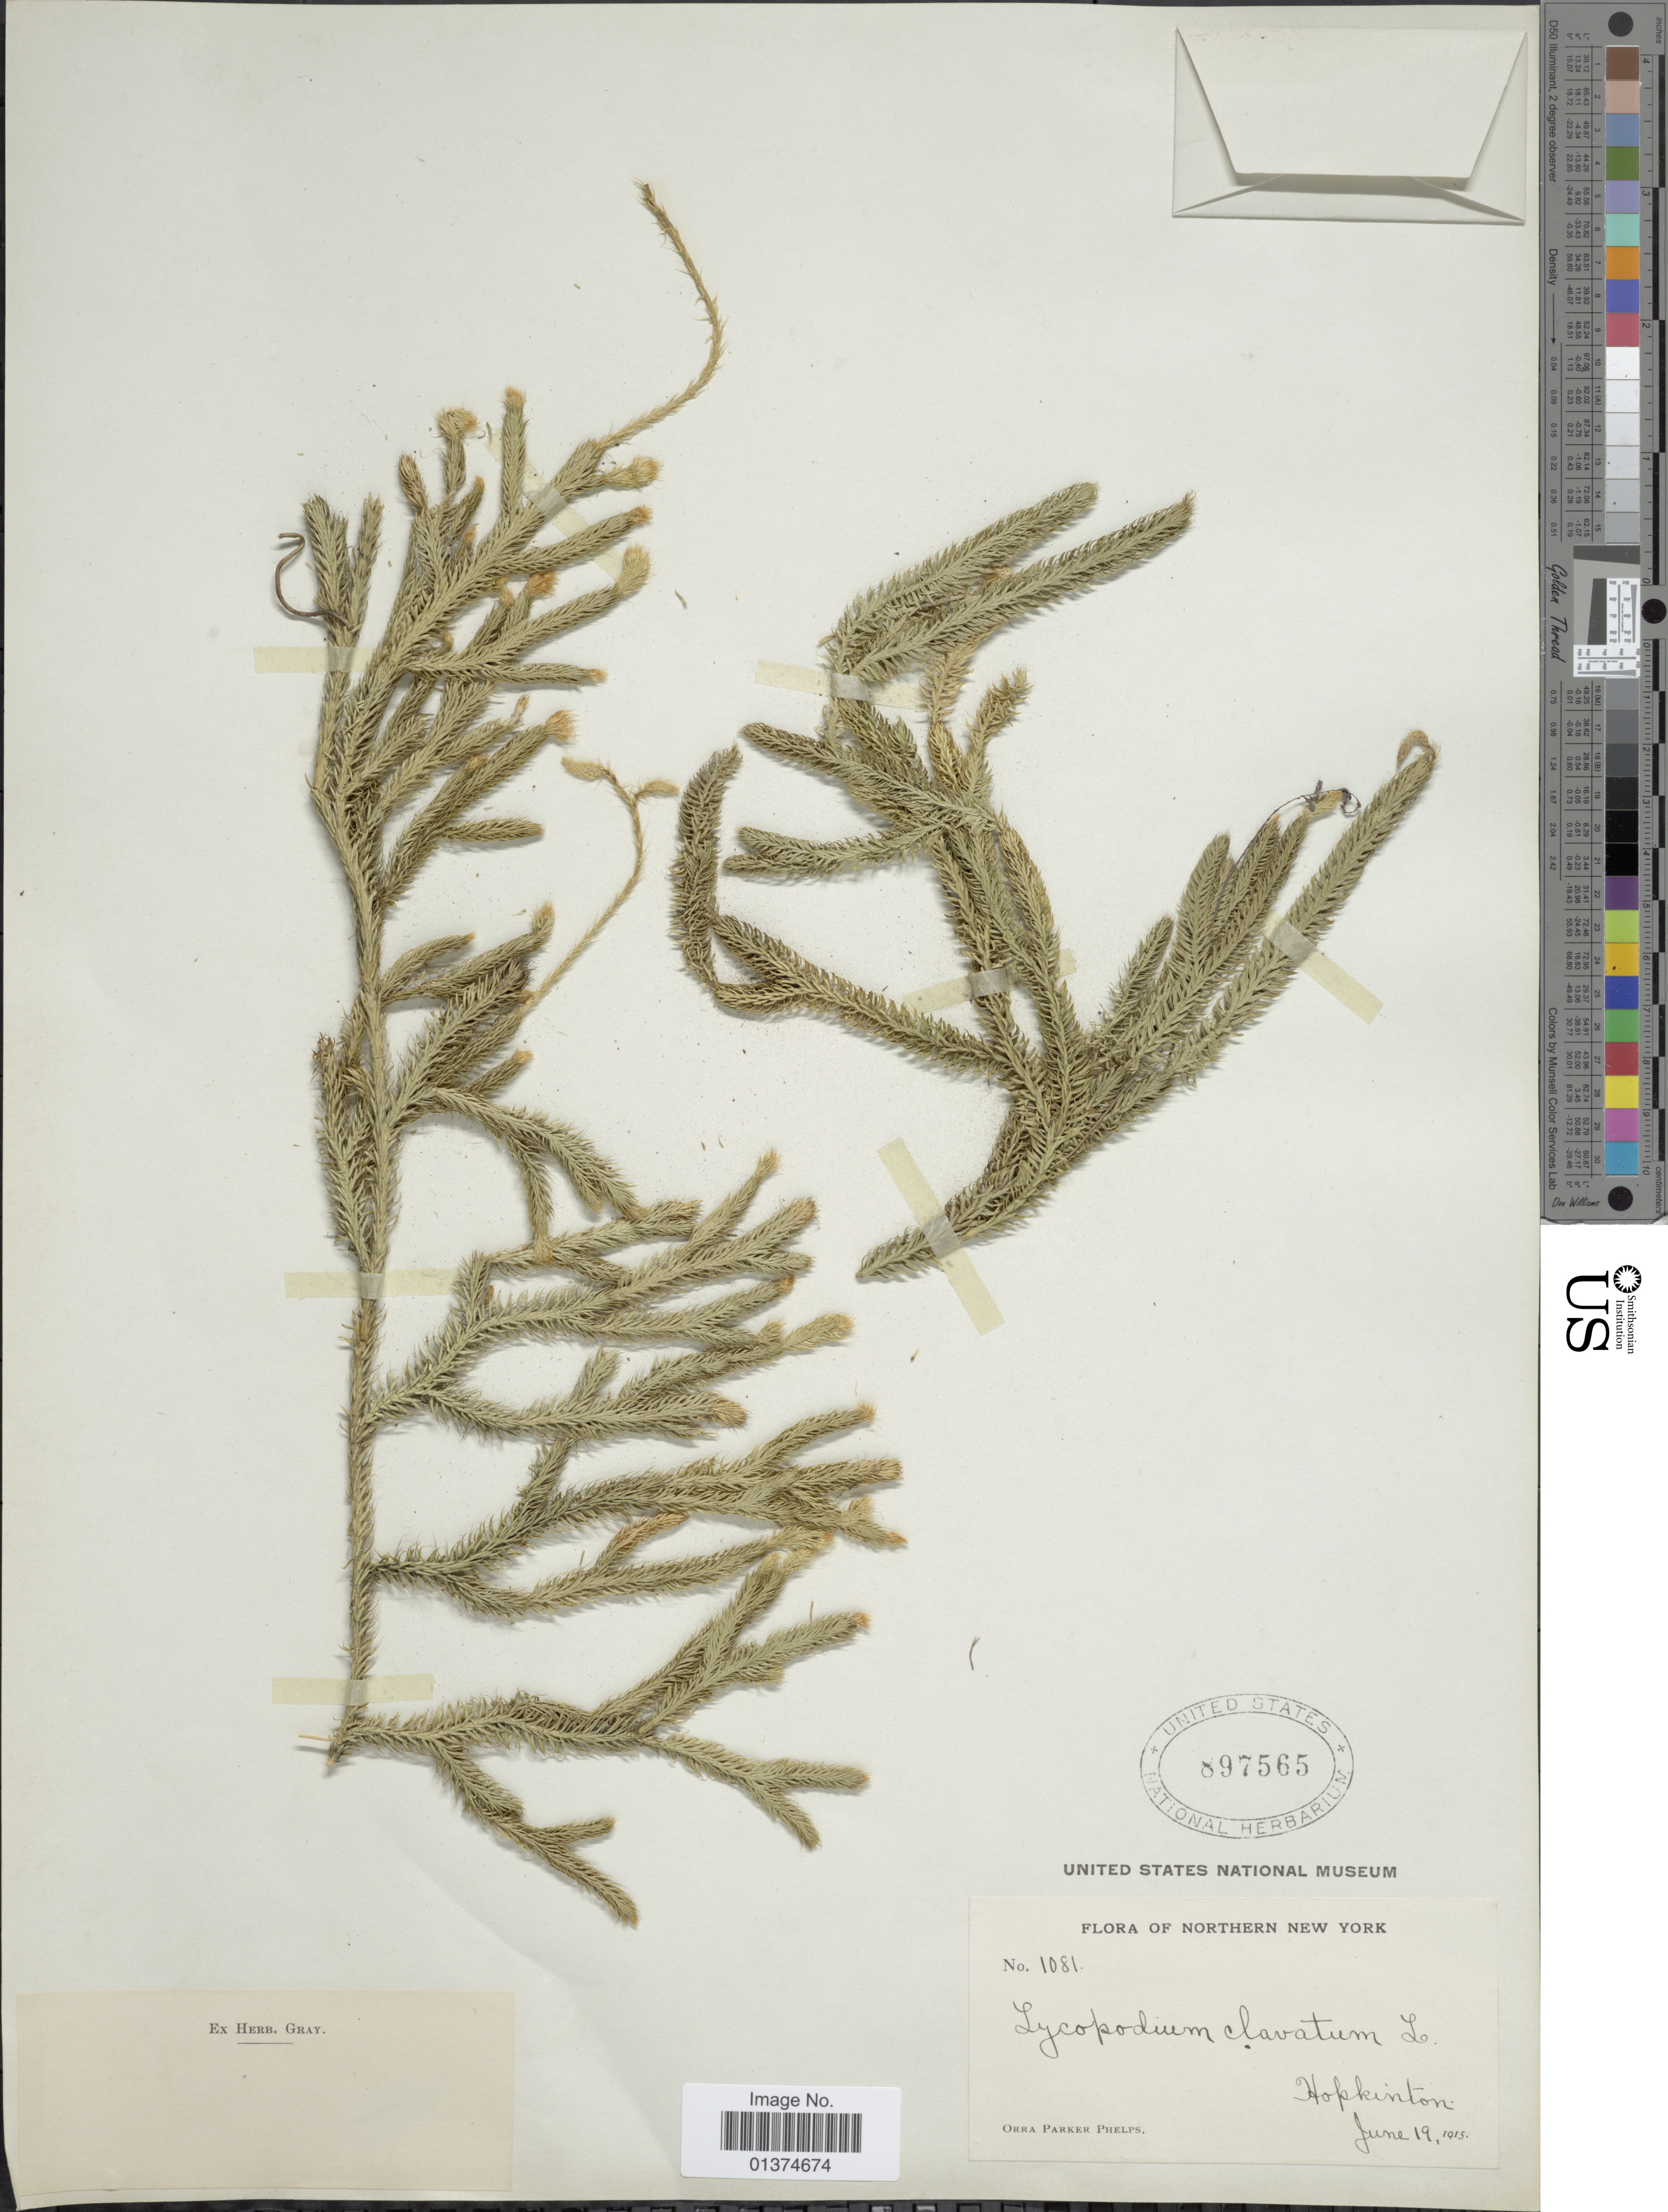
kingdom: Plantae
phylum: Tracheophyta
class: Lycopodiopsida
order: Lycopodiales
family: Lycopodiaceae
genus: Lycopodium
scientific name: Lycopodium clavatum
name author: L.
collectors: O. P. Phelps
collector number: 1081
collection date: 1915-06-19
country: United States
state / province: New York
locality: Northern New York, Hopkinton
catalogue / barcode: US 897565